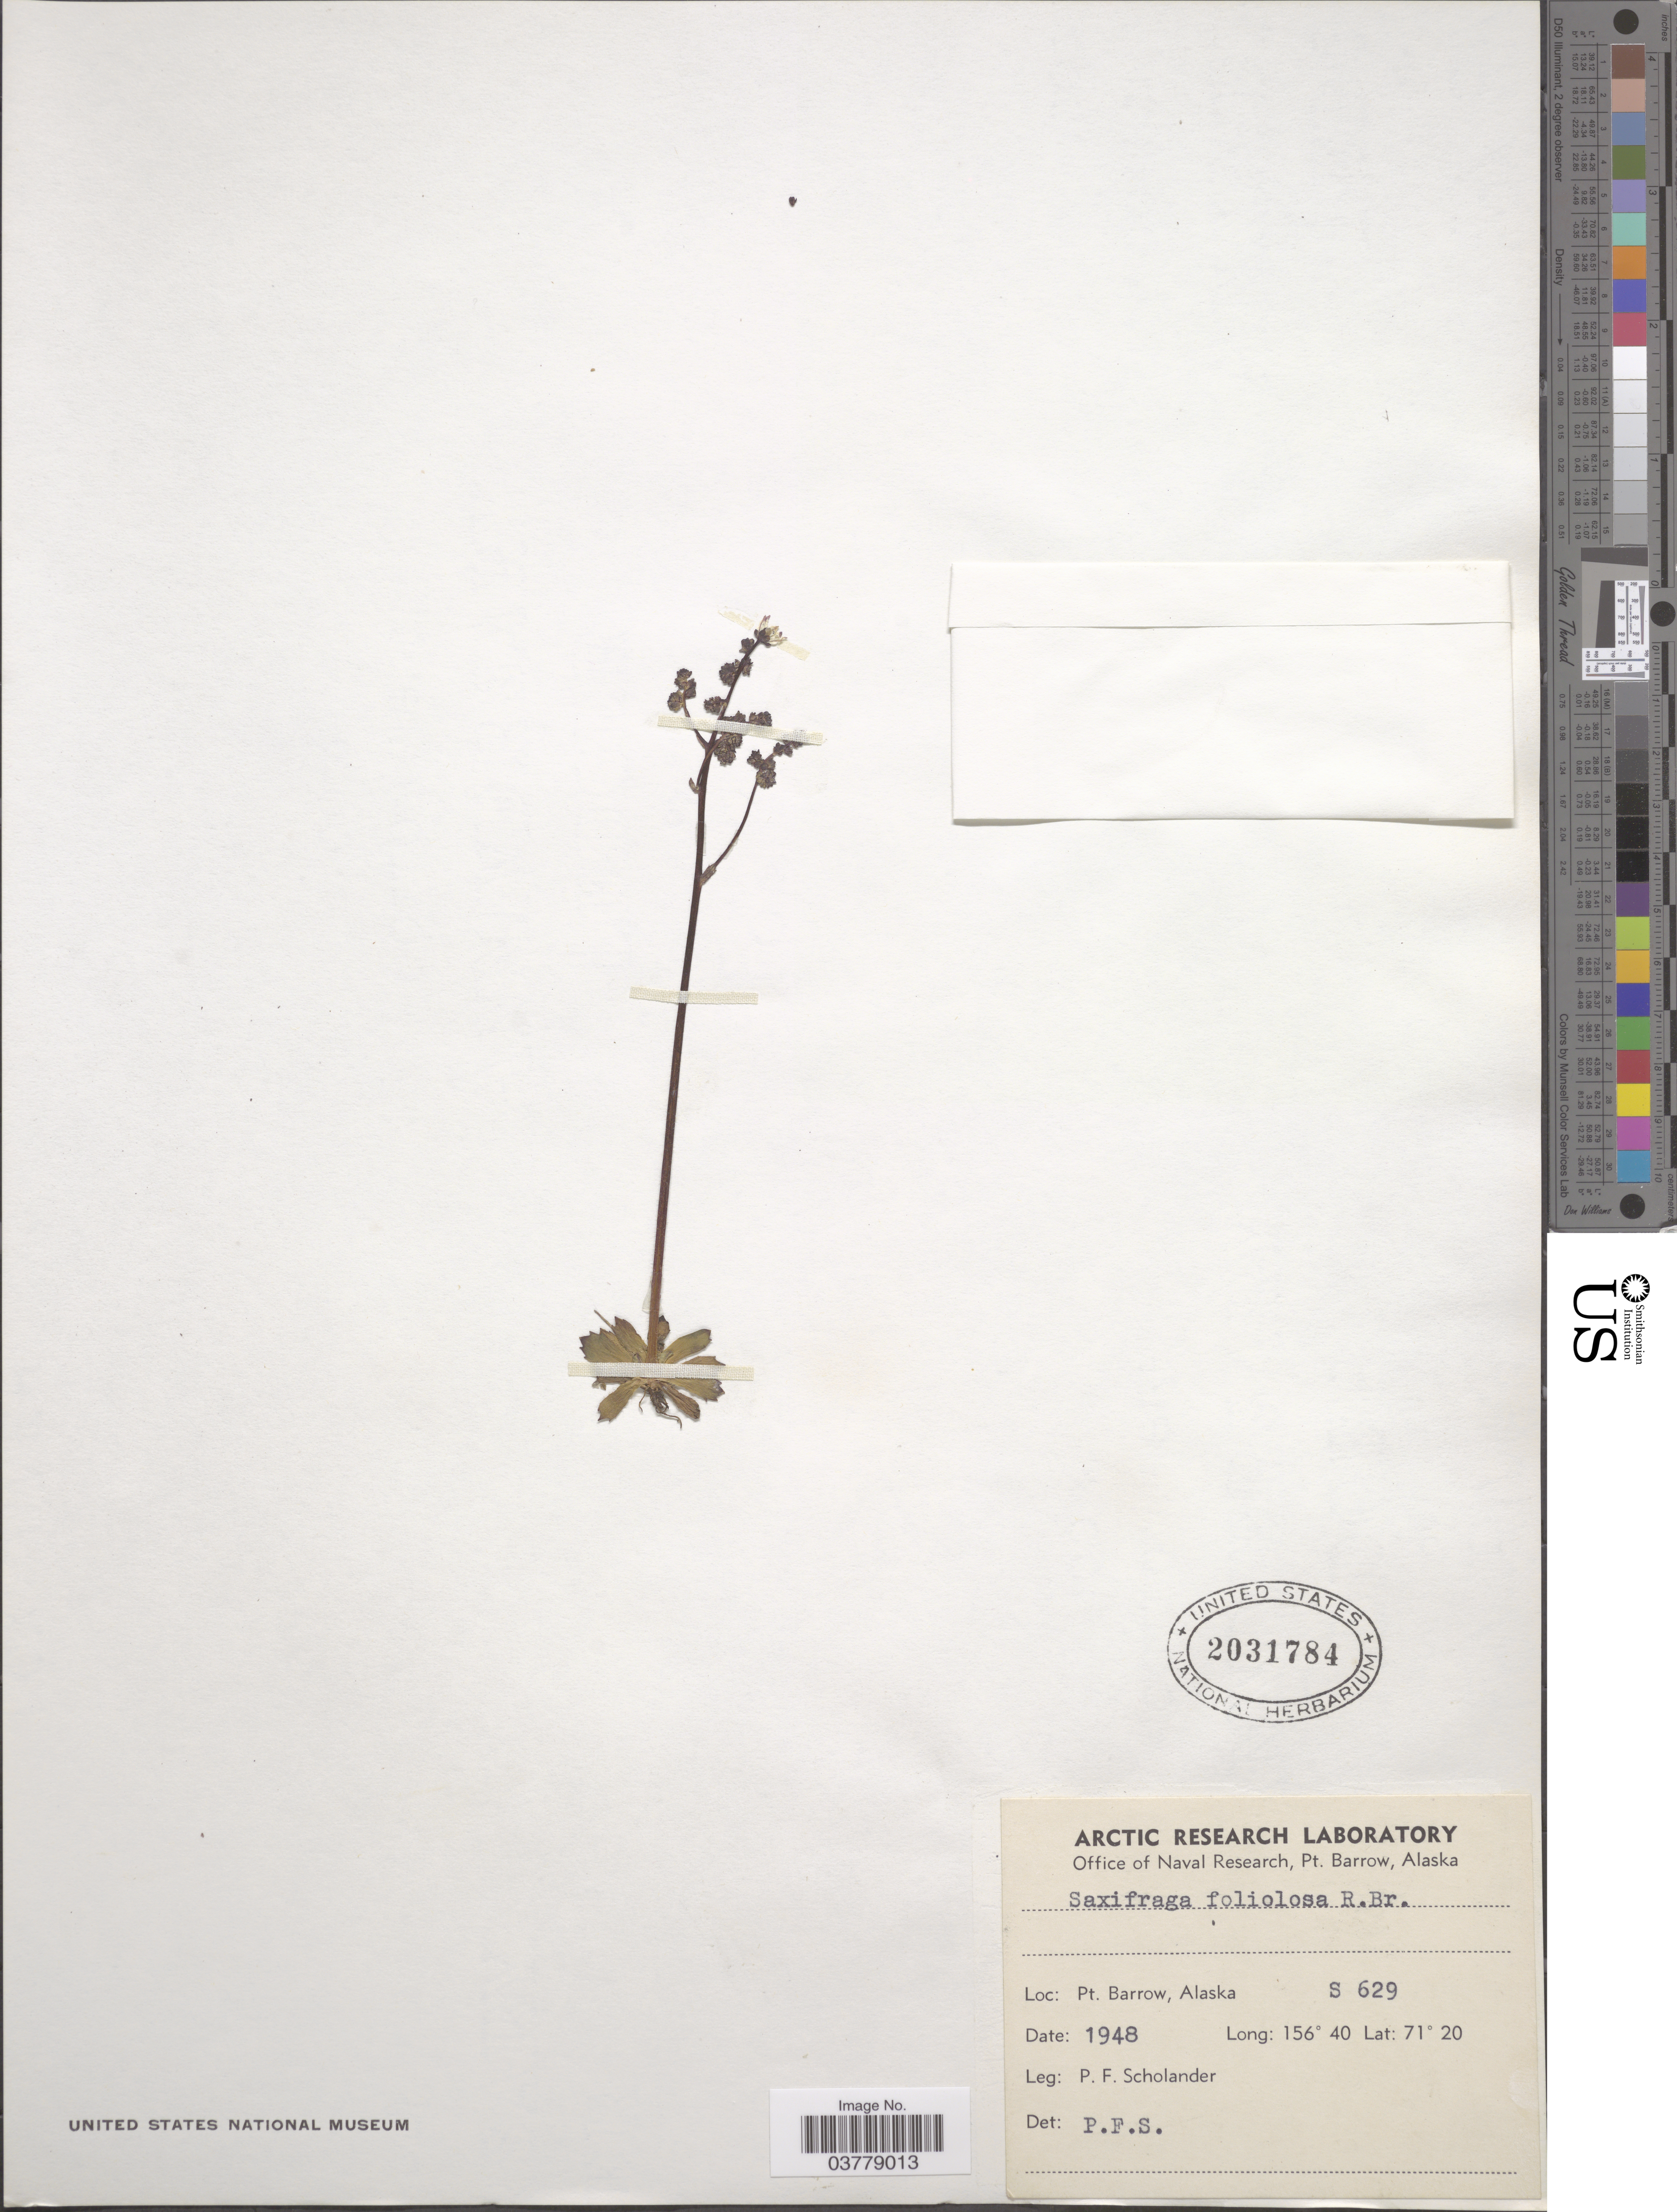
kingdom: Plantae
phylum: Tracheophyta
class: Magnoliopsida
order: Saxifragales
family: Saxifragaceae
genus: Micranthes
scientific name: Micranthes foliolosa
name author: (R. Br.) Gornall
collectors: P. Scholander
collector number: S629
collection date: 1948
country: United States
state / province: Alaska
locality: Pt. Barrow.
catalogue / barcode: US 2031784